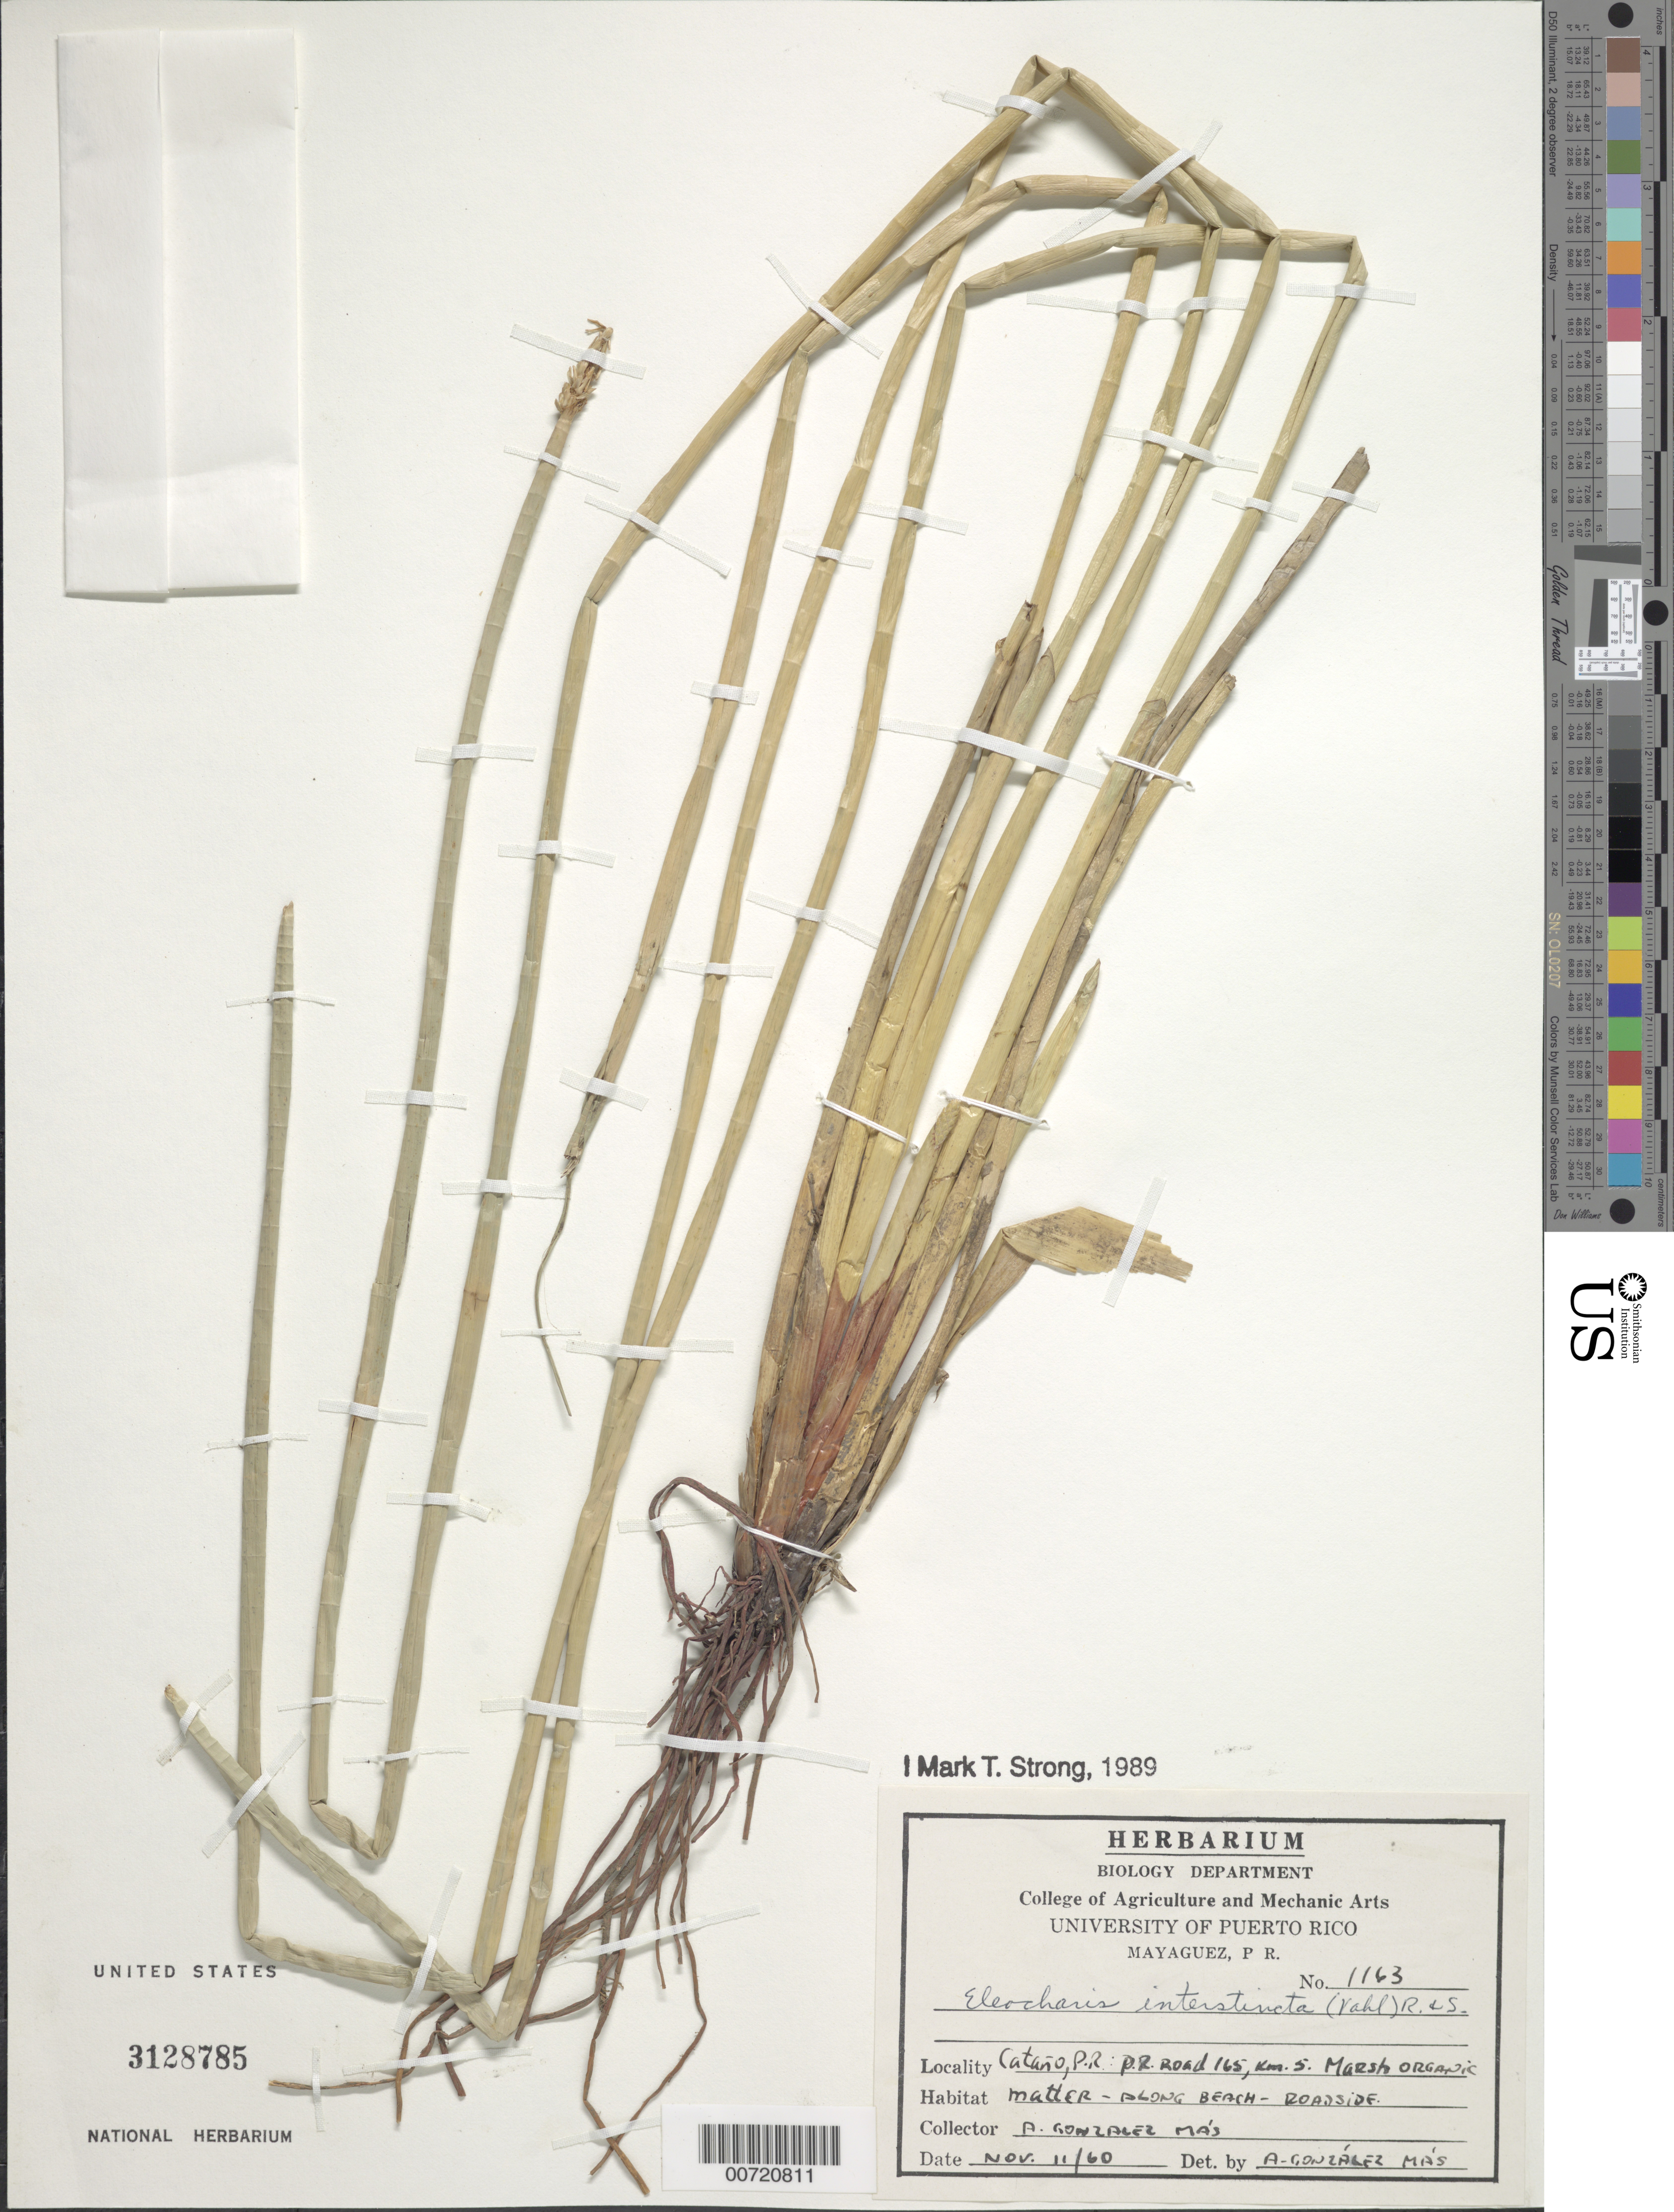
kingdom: Plantae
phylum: Tracheophyta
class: Liliopsida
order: Poales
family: Cyperaceae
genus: Eleocharis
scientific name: Eleocharis interstincta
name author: (Vahl) Roem. & Schult.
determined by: Strong, M. T., (US), Smithsonian Institution - National Museum of Natural History (UNITED STATES)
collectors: A. González Más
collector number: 1163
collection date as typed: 11 Nov 1960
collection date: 1960-11-11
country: Puerto Rico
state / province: Cataño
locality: Cataño: Rd. 165, km 5.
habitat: Marsh and roadside.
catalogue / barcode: US 3128785